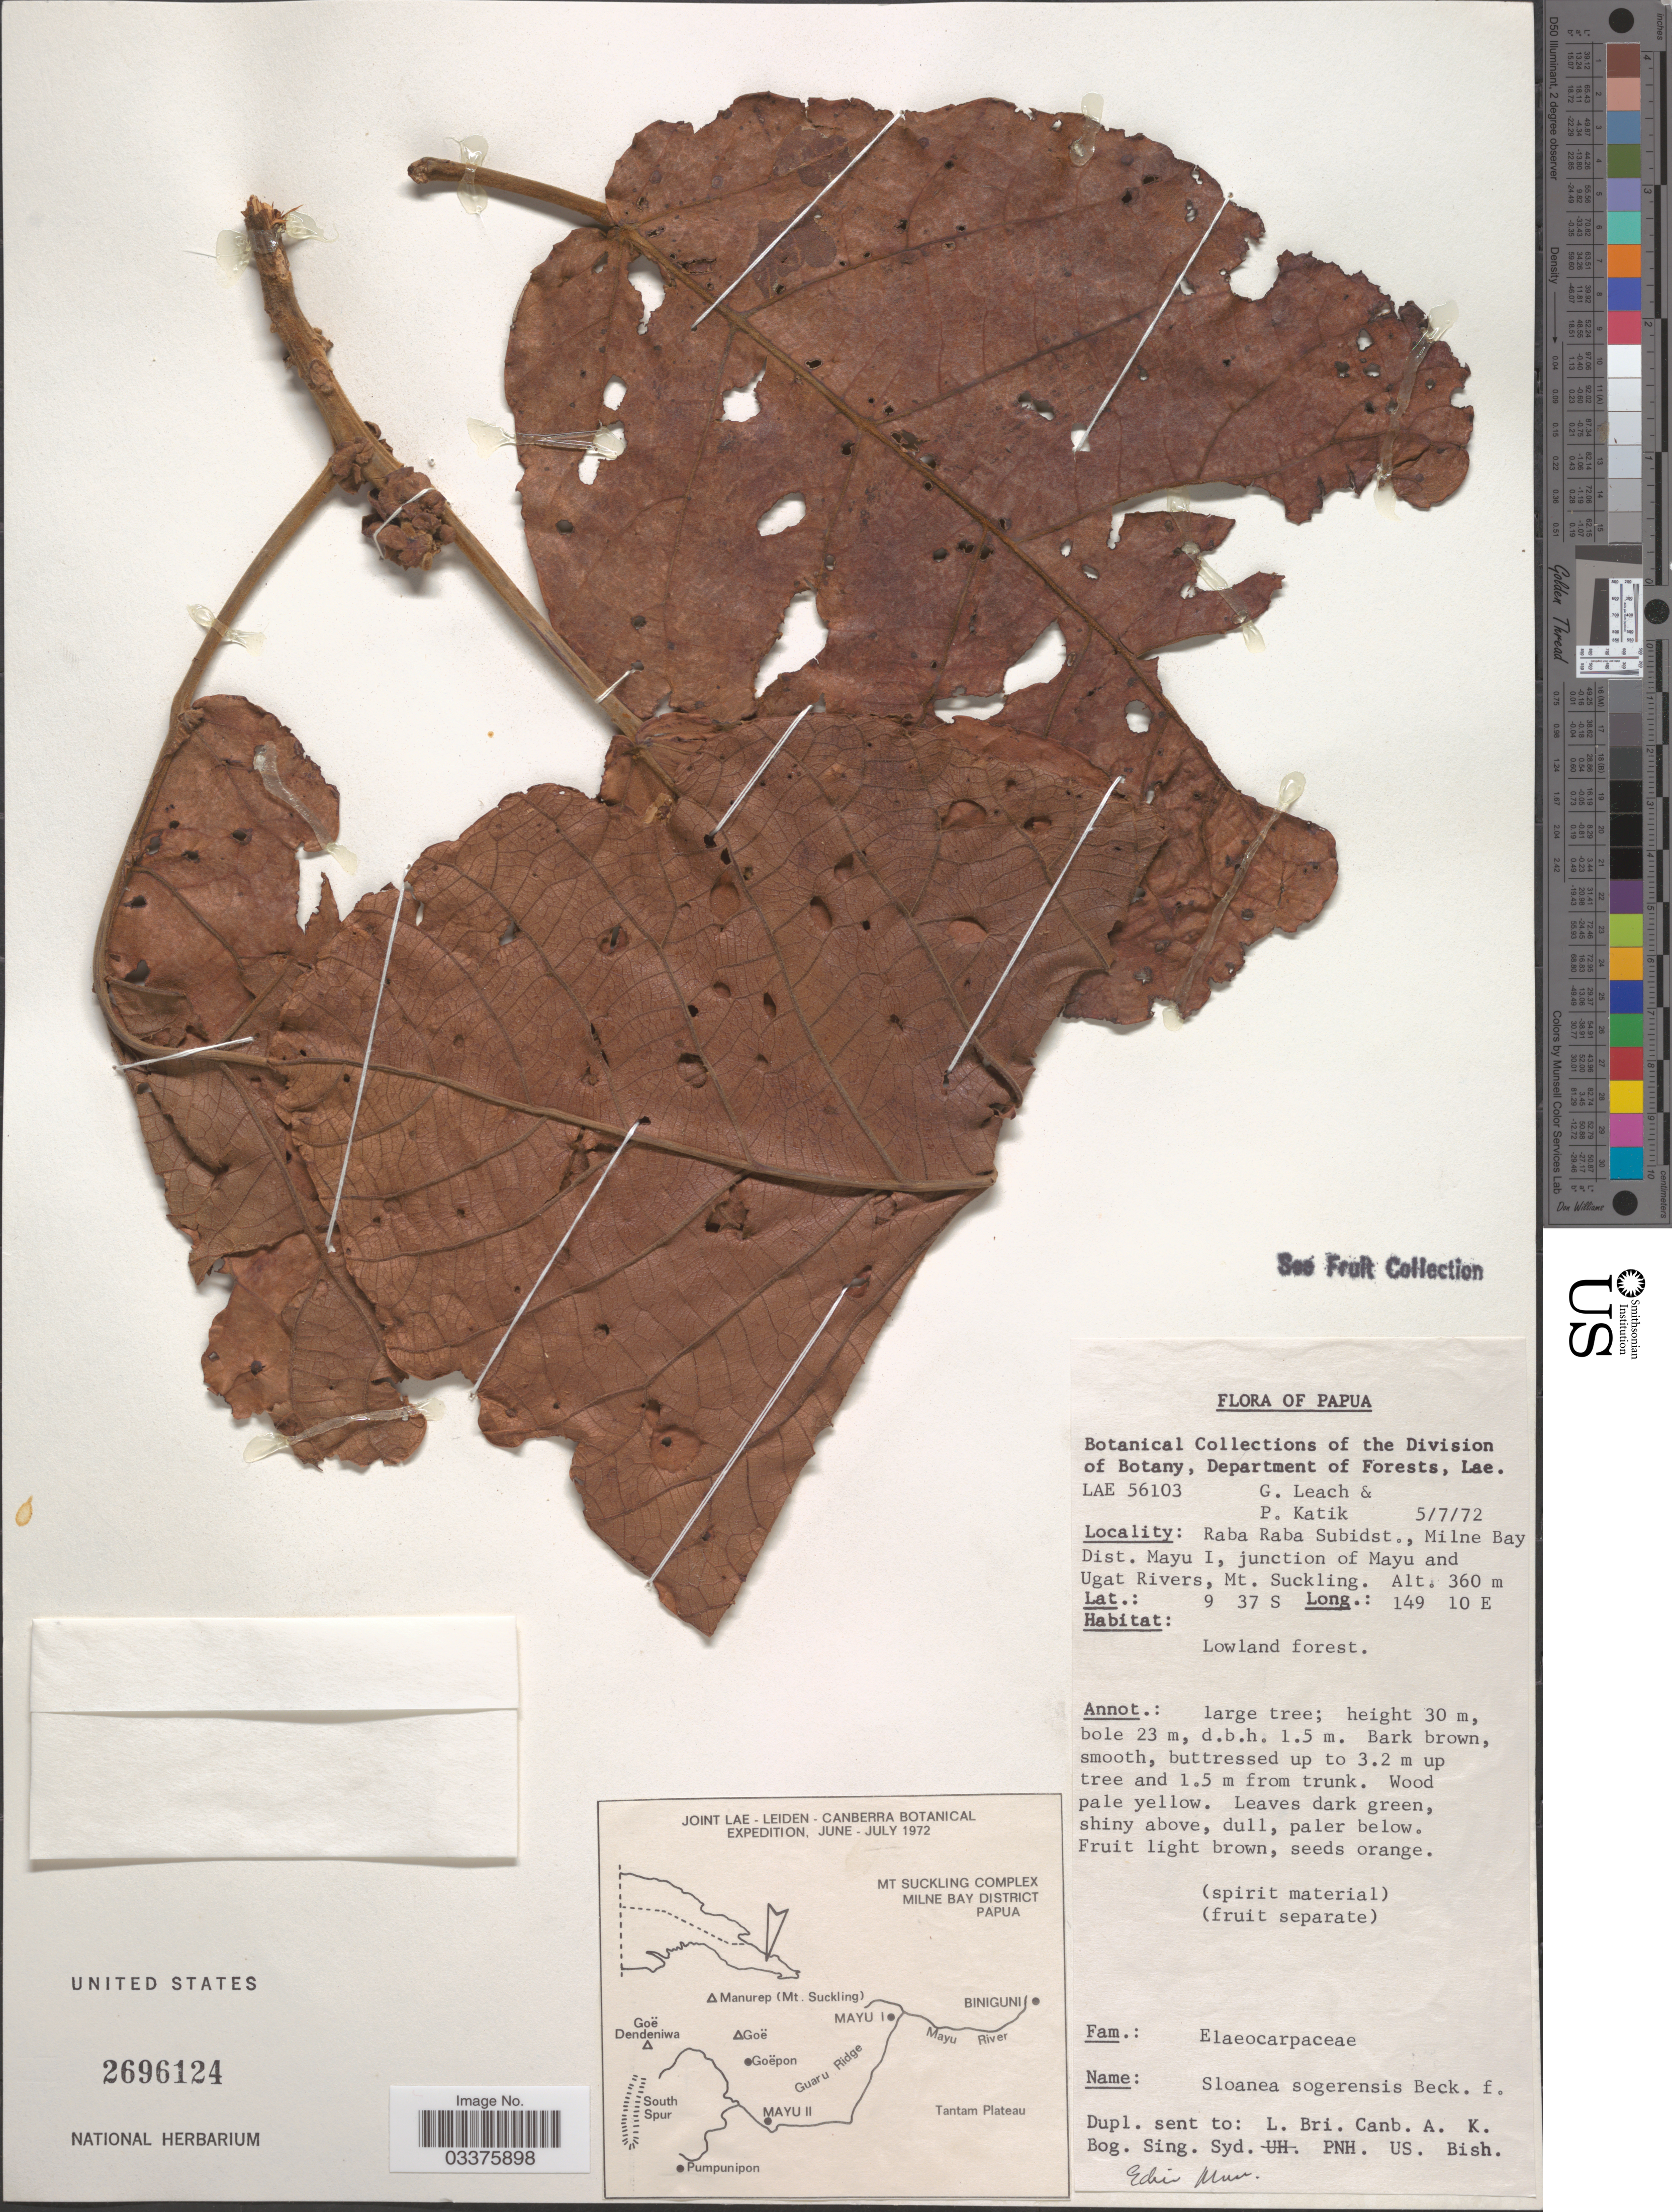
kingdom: Plantae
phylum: Tracheophyta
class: Magnoliopsida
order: Oxalidales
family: Elaeocarpaceae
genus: Sloanea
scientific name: Sloanea sogerensis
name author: Baker f.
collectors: G. Leach & P. Katik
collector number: LAE 56103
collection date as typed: Transcribed d/m/y: 5/7/72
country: Papua New Guinea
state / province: Milne Bay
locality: Papua. Raba Raba Subidst., Milne Bay Dist. Mayu I, junction of Mayu and Ugat Rivers, Mt. Suckling.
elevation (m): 360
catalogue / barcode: US 2696124